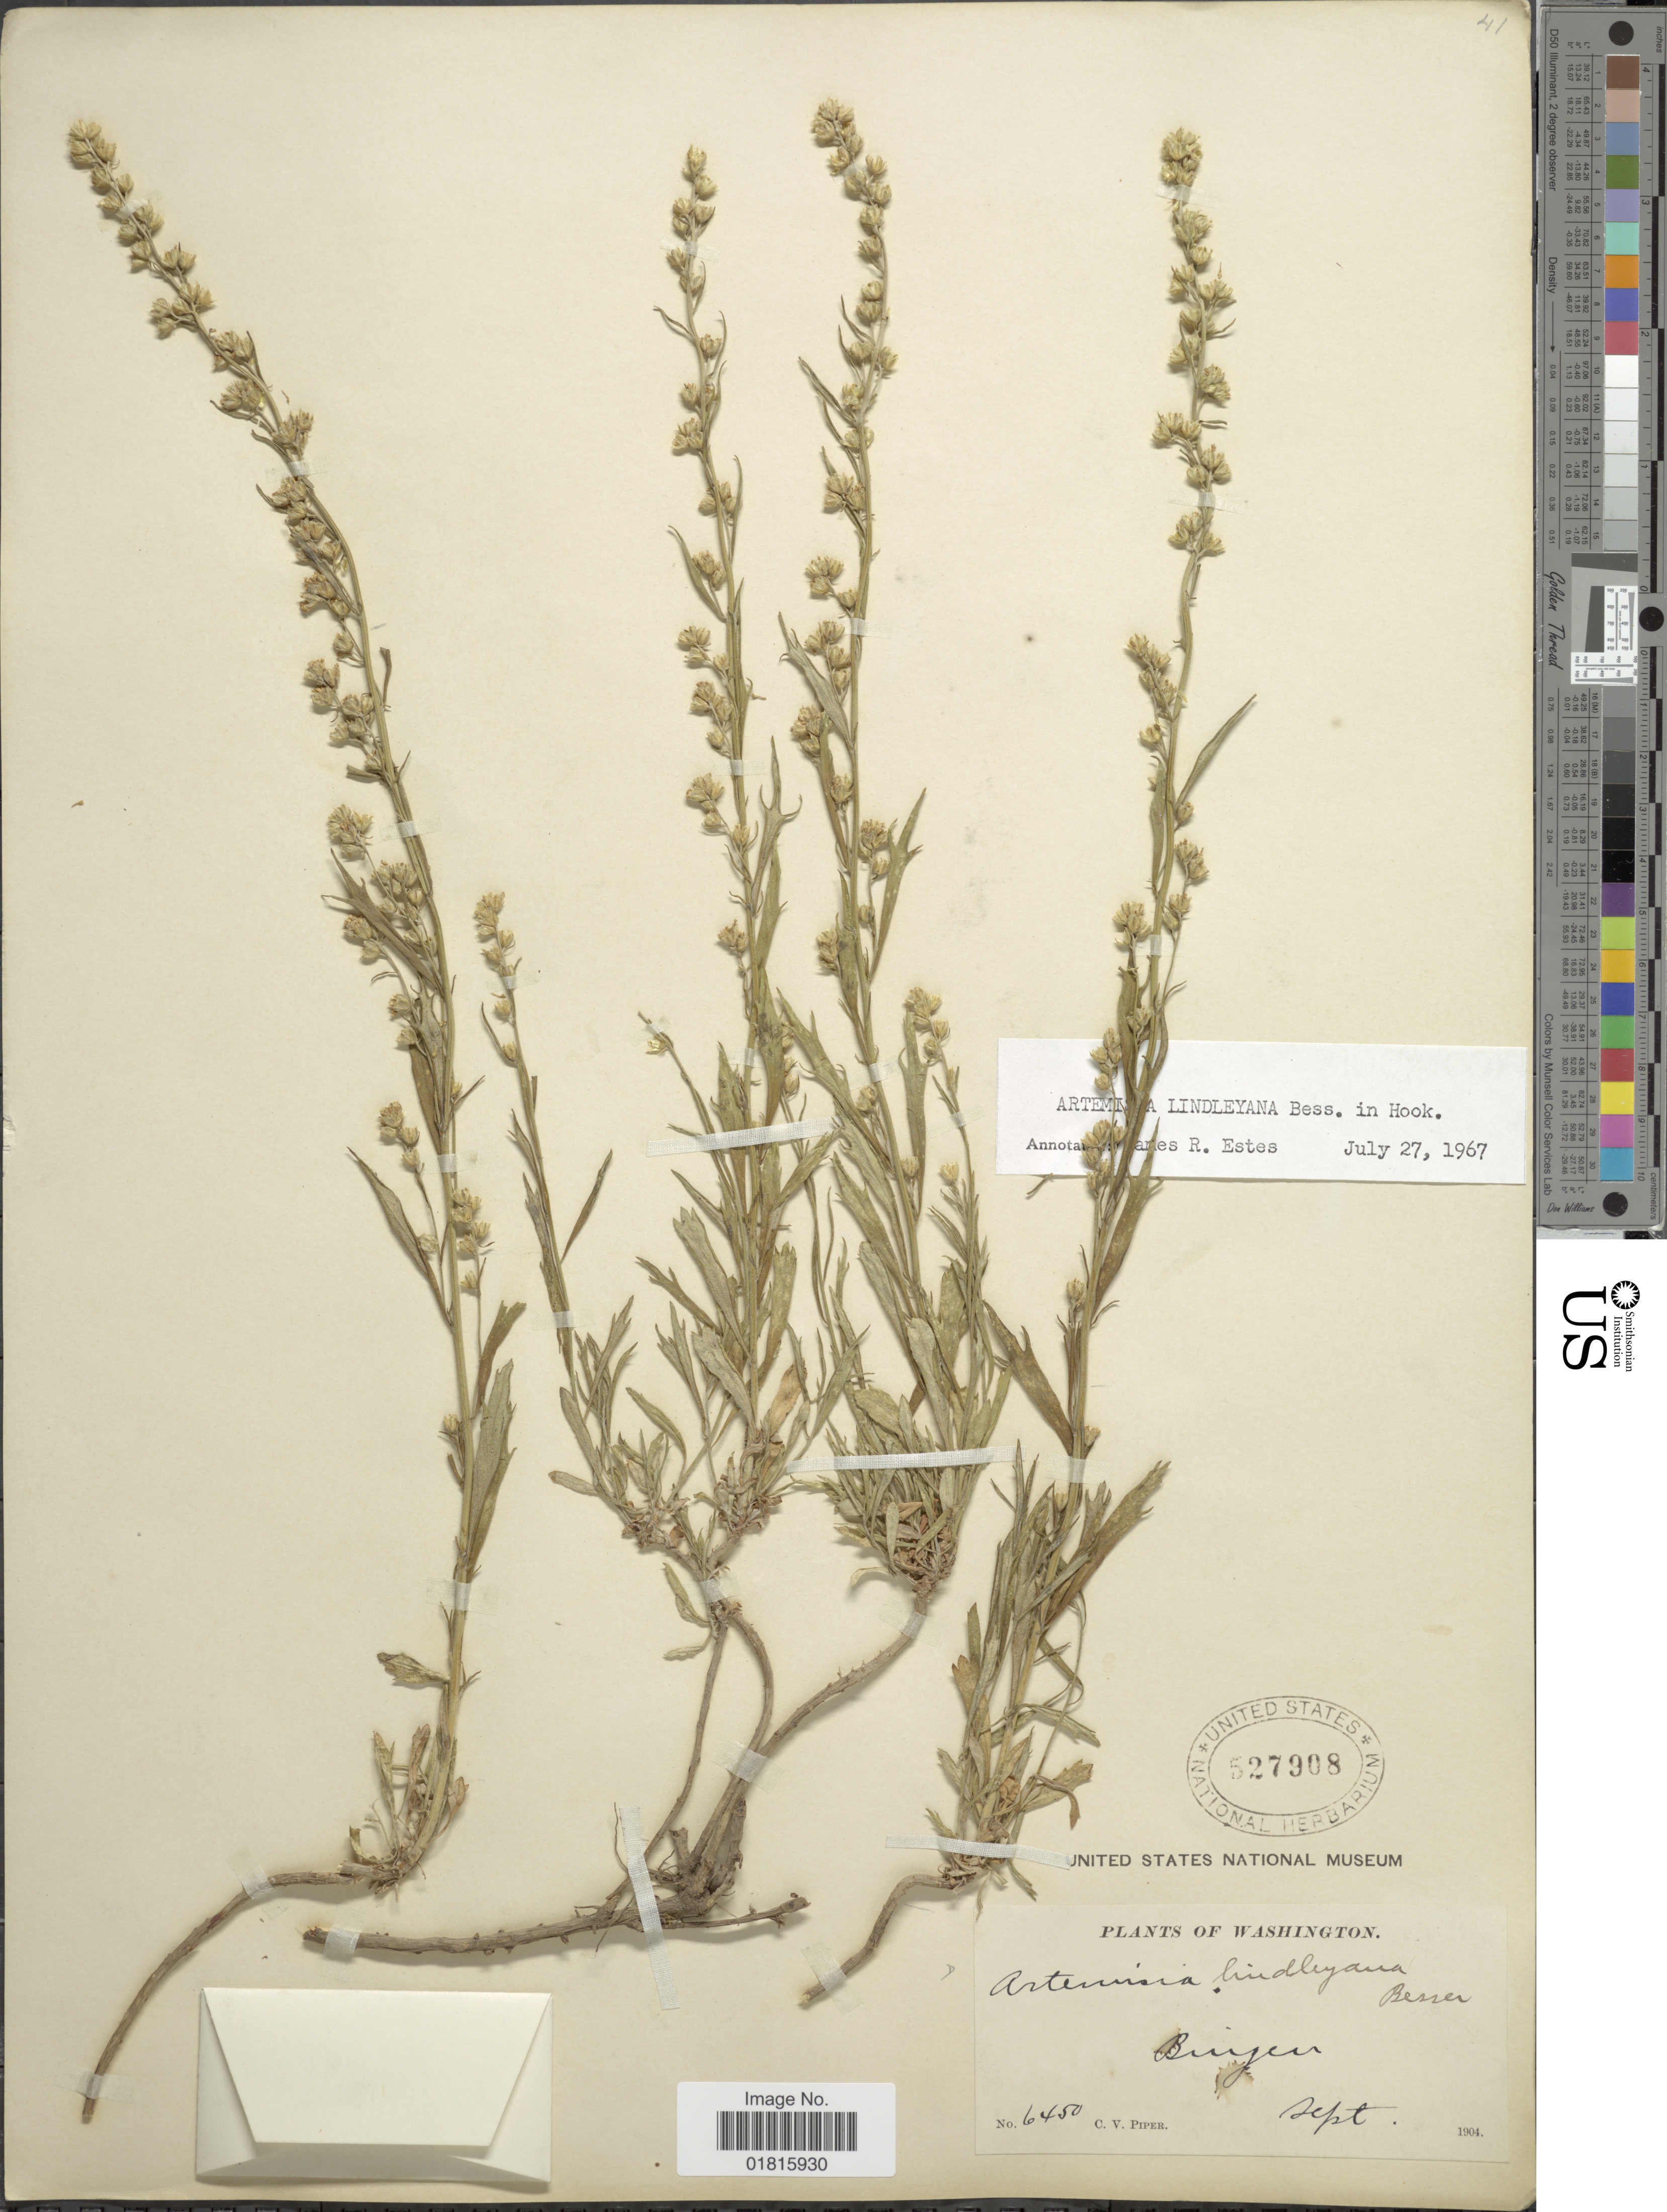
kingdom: Plantae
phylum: Tracheophyta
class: Magnoliopsida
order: Asterales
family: Asteraceae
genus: Artemisia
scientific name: Artemisia lindleyana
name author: Besser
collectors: C. V. Piper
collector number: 6450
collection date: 1904-09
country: United States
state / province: Washington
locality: Bingen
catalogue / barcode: US 527908